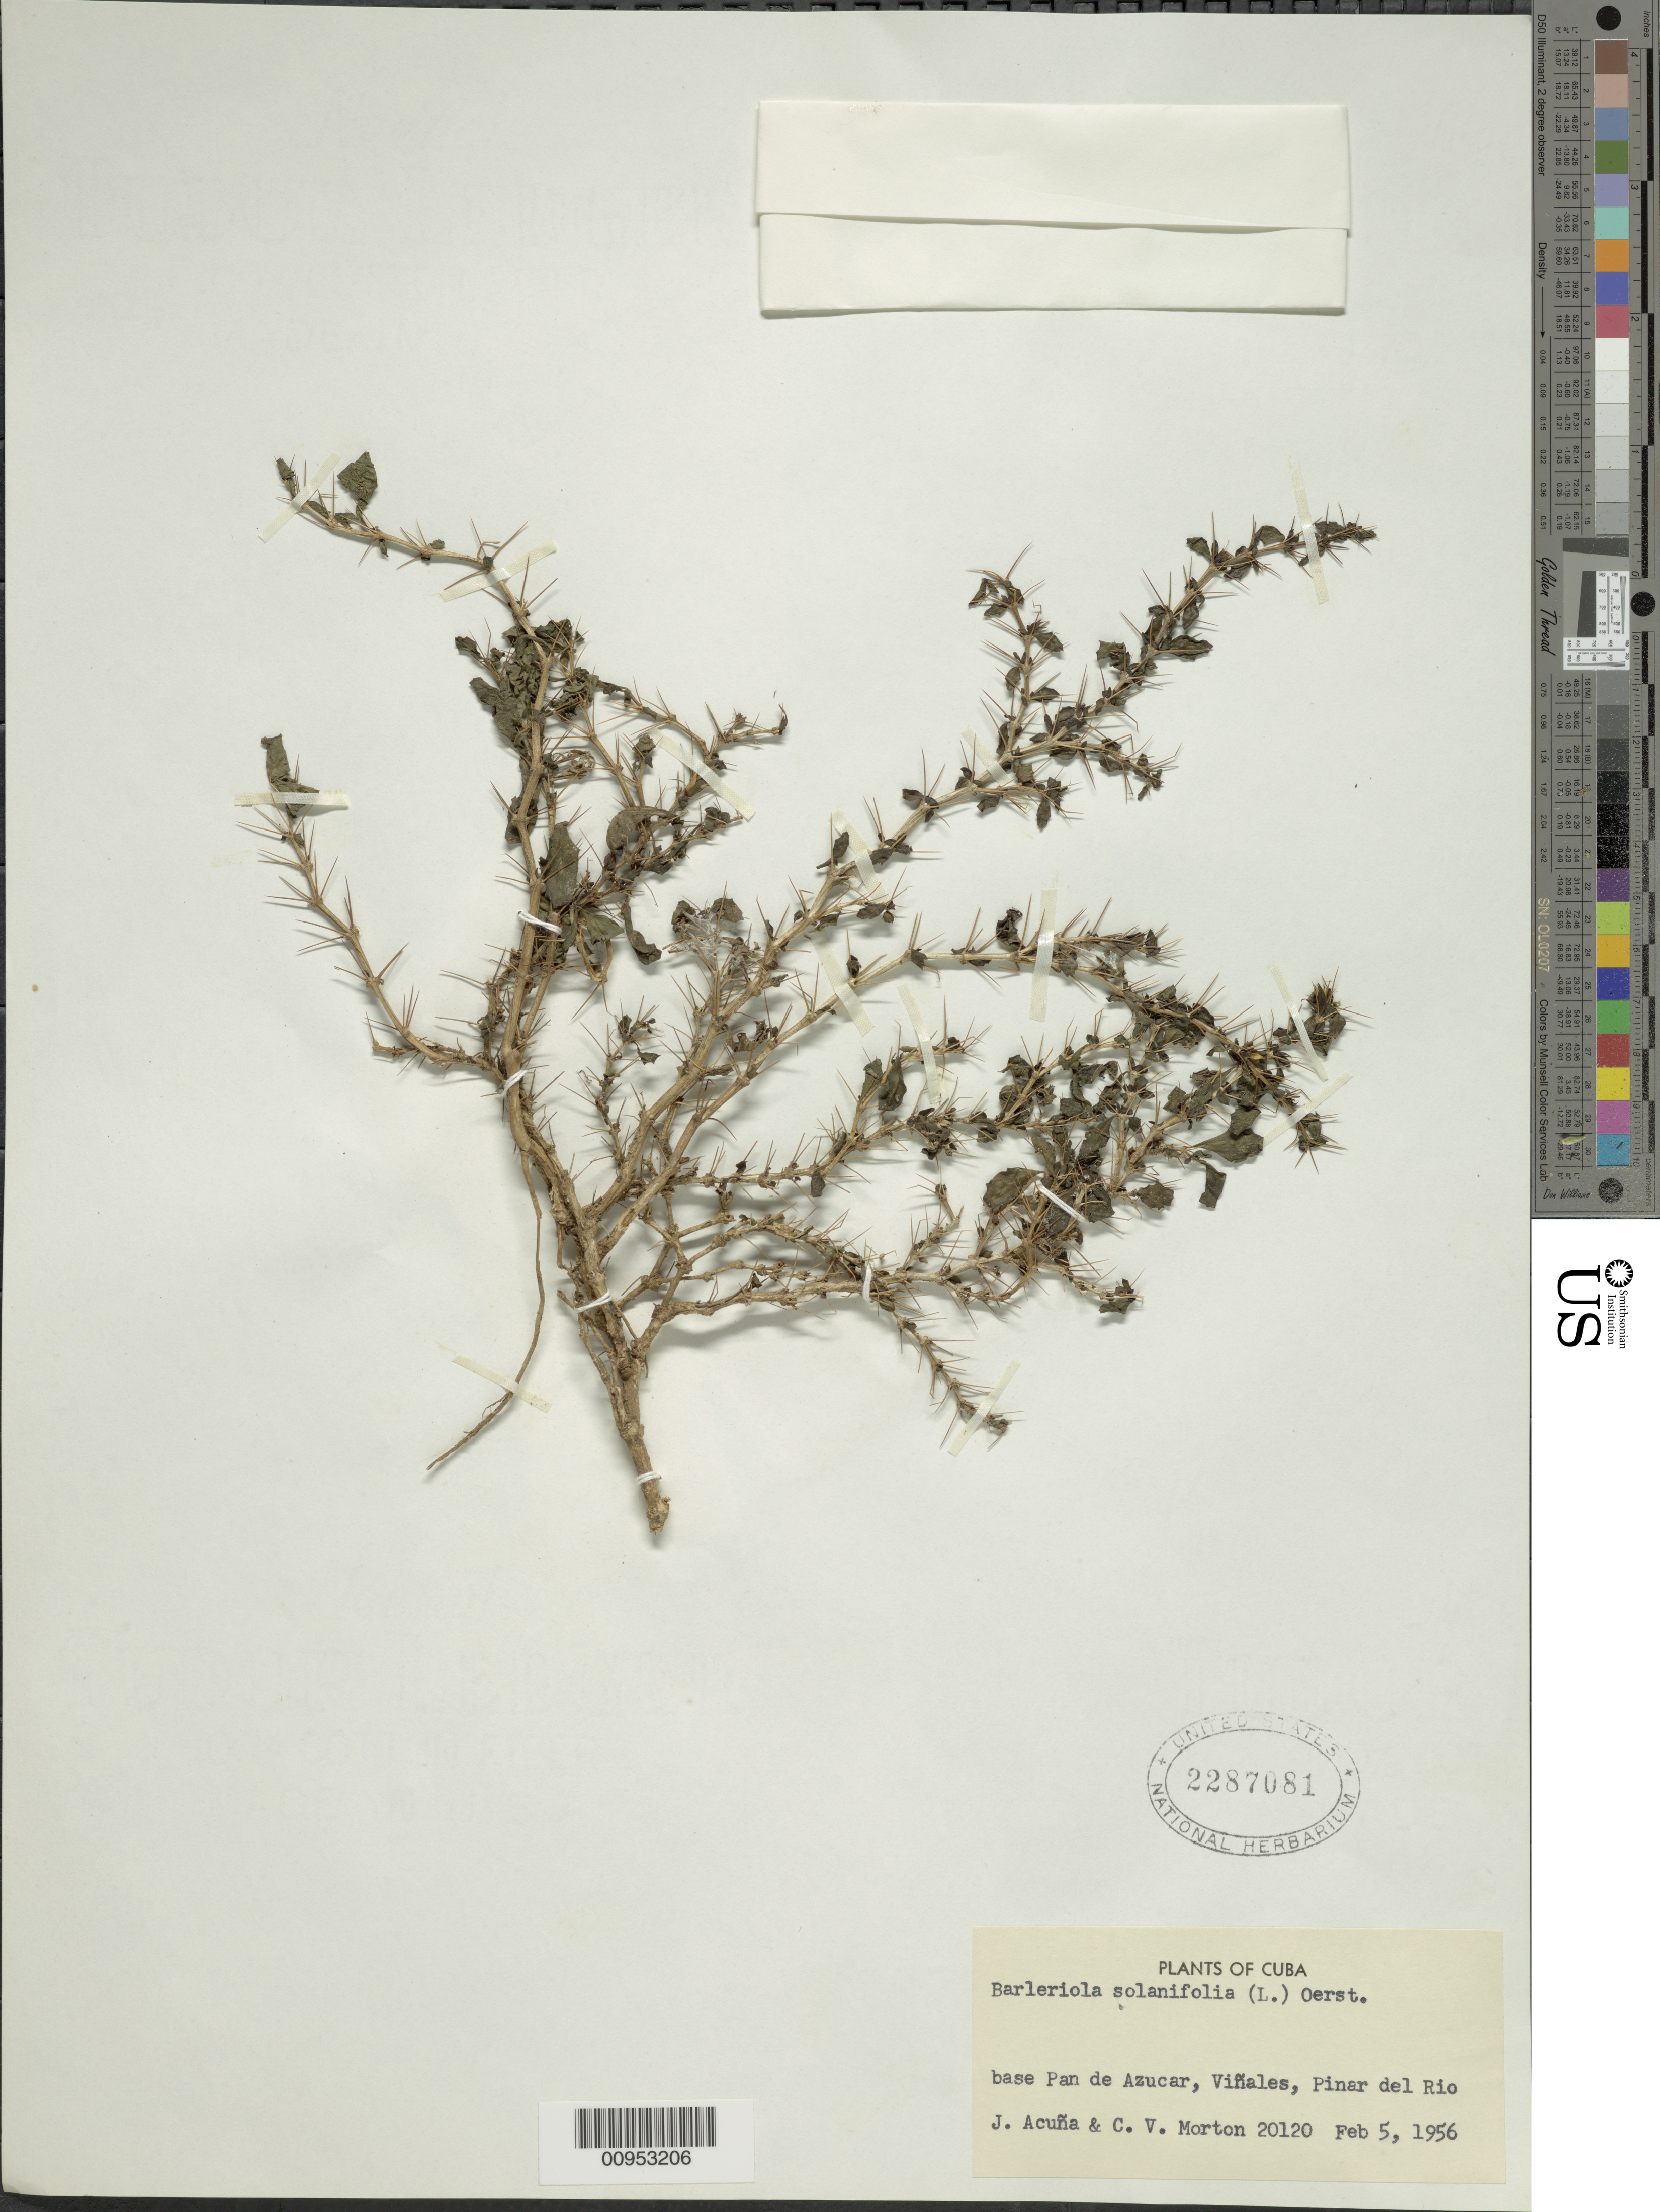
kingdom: Plantae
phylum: Tracheophyta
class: Magnoliopsida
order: Lamiales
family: Acanthaceae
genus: Barleriola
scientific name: Barleriola solanifolia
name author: (L.) Oerst. ex Lindau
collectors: C. V. Morton & J. Acuña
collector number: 20120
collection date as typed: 05 Feb 1956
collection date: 1956-02-05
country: Cuba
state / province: Pinar del Rio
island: Cuba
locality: Base Pan de Azucar, Viñales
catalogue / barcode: US 2287081